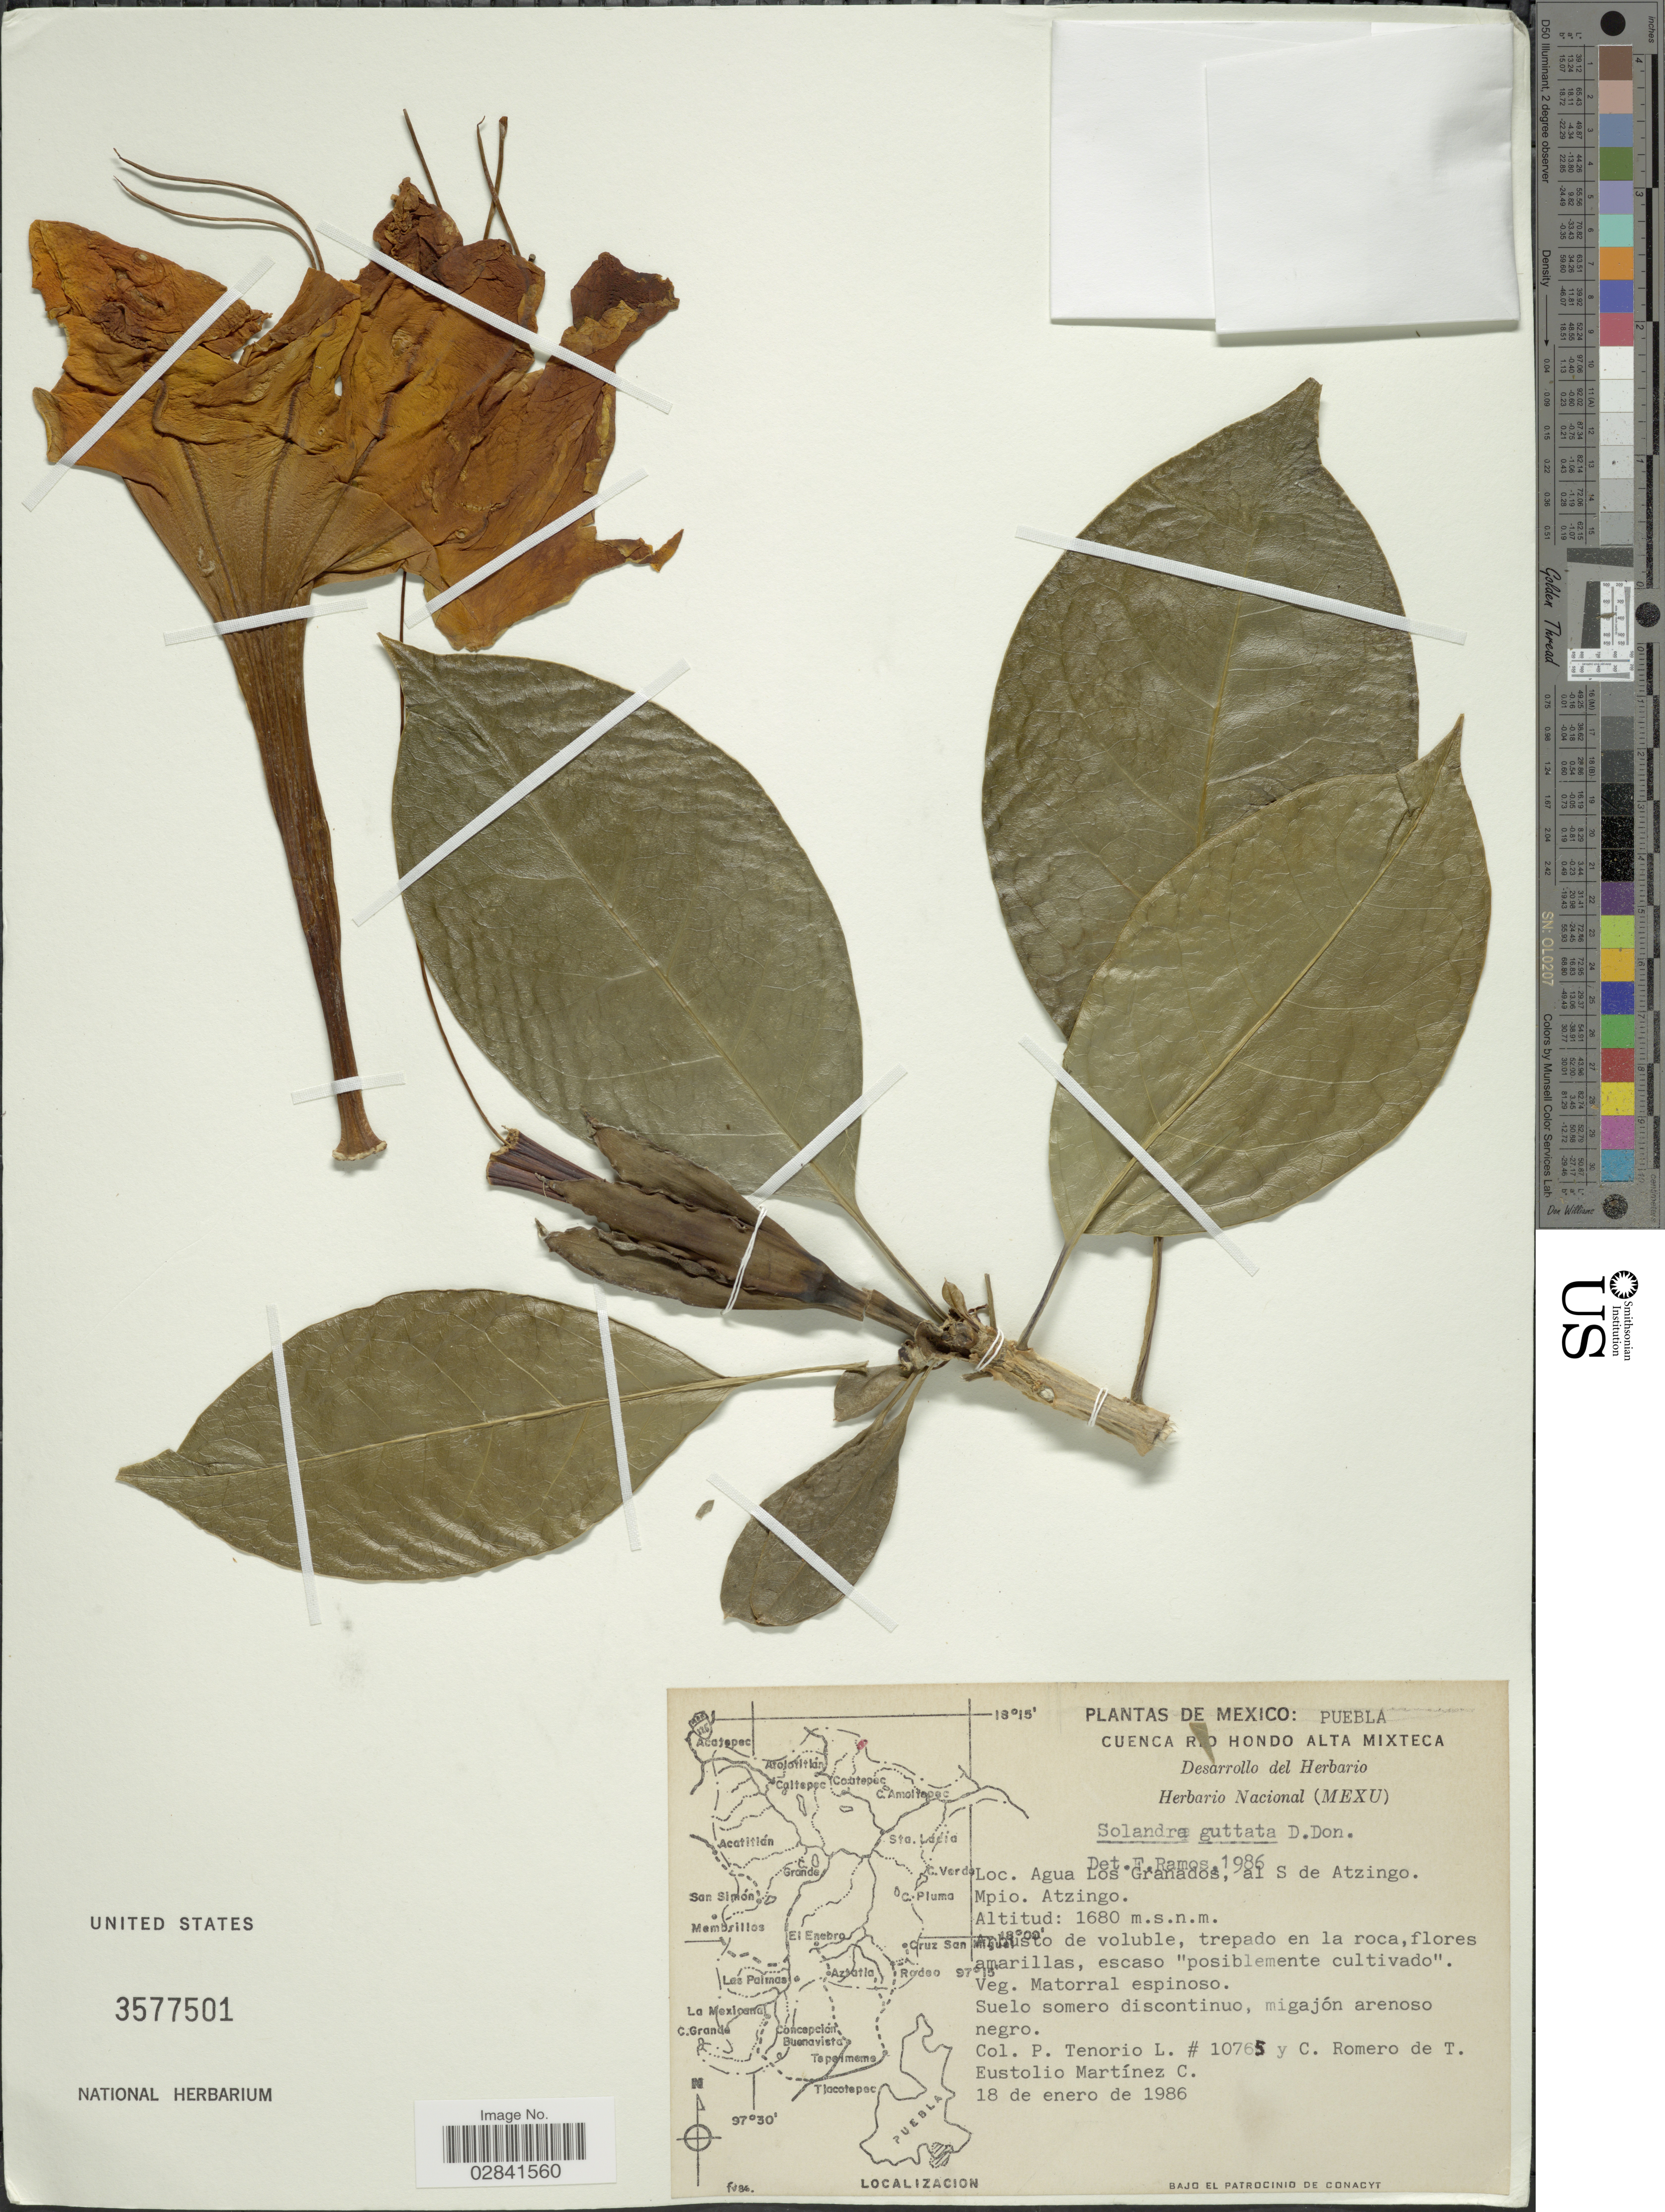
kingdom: Plantae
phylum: Tracheophyta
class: Magnoliopsida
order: Solanales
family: Solanaceae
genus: Solandra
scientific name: Solandra guttata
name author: D. Don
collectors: P. Tenorio L., C. Romero de T. & E. Martinez C.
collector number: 10765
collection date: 1986-01-18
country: Mexico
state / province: Puebla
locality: Cuanca Rio Hondo Alta Mixteca. Agua Los Granados, al S de Atzingo. Mpio. Atzingo.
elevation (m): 1680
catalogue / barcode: US 3577501